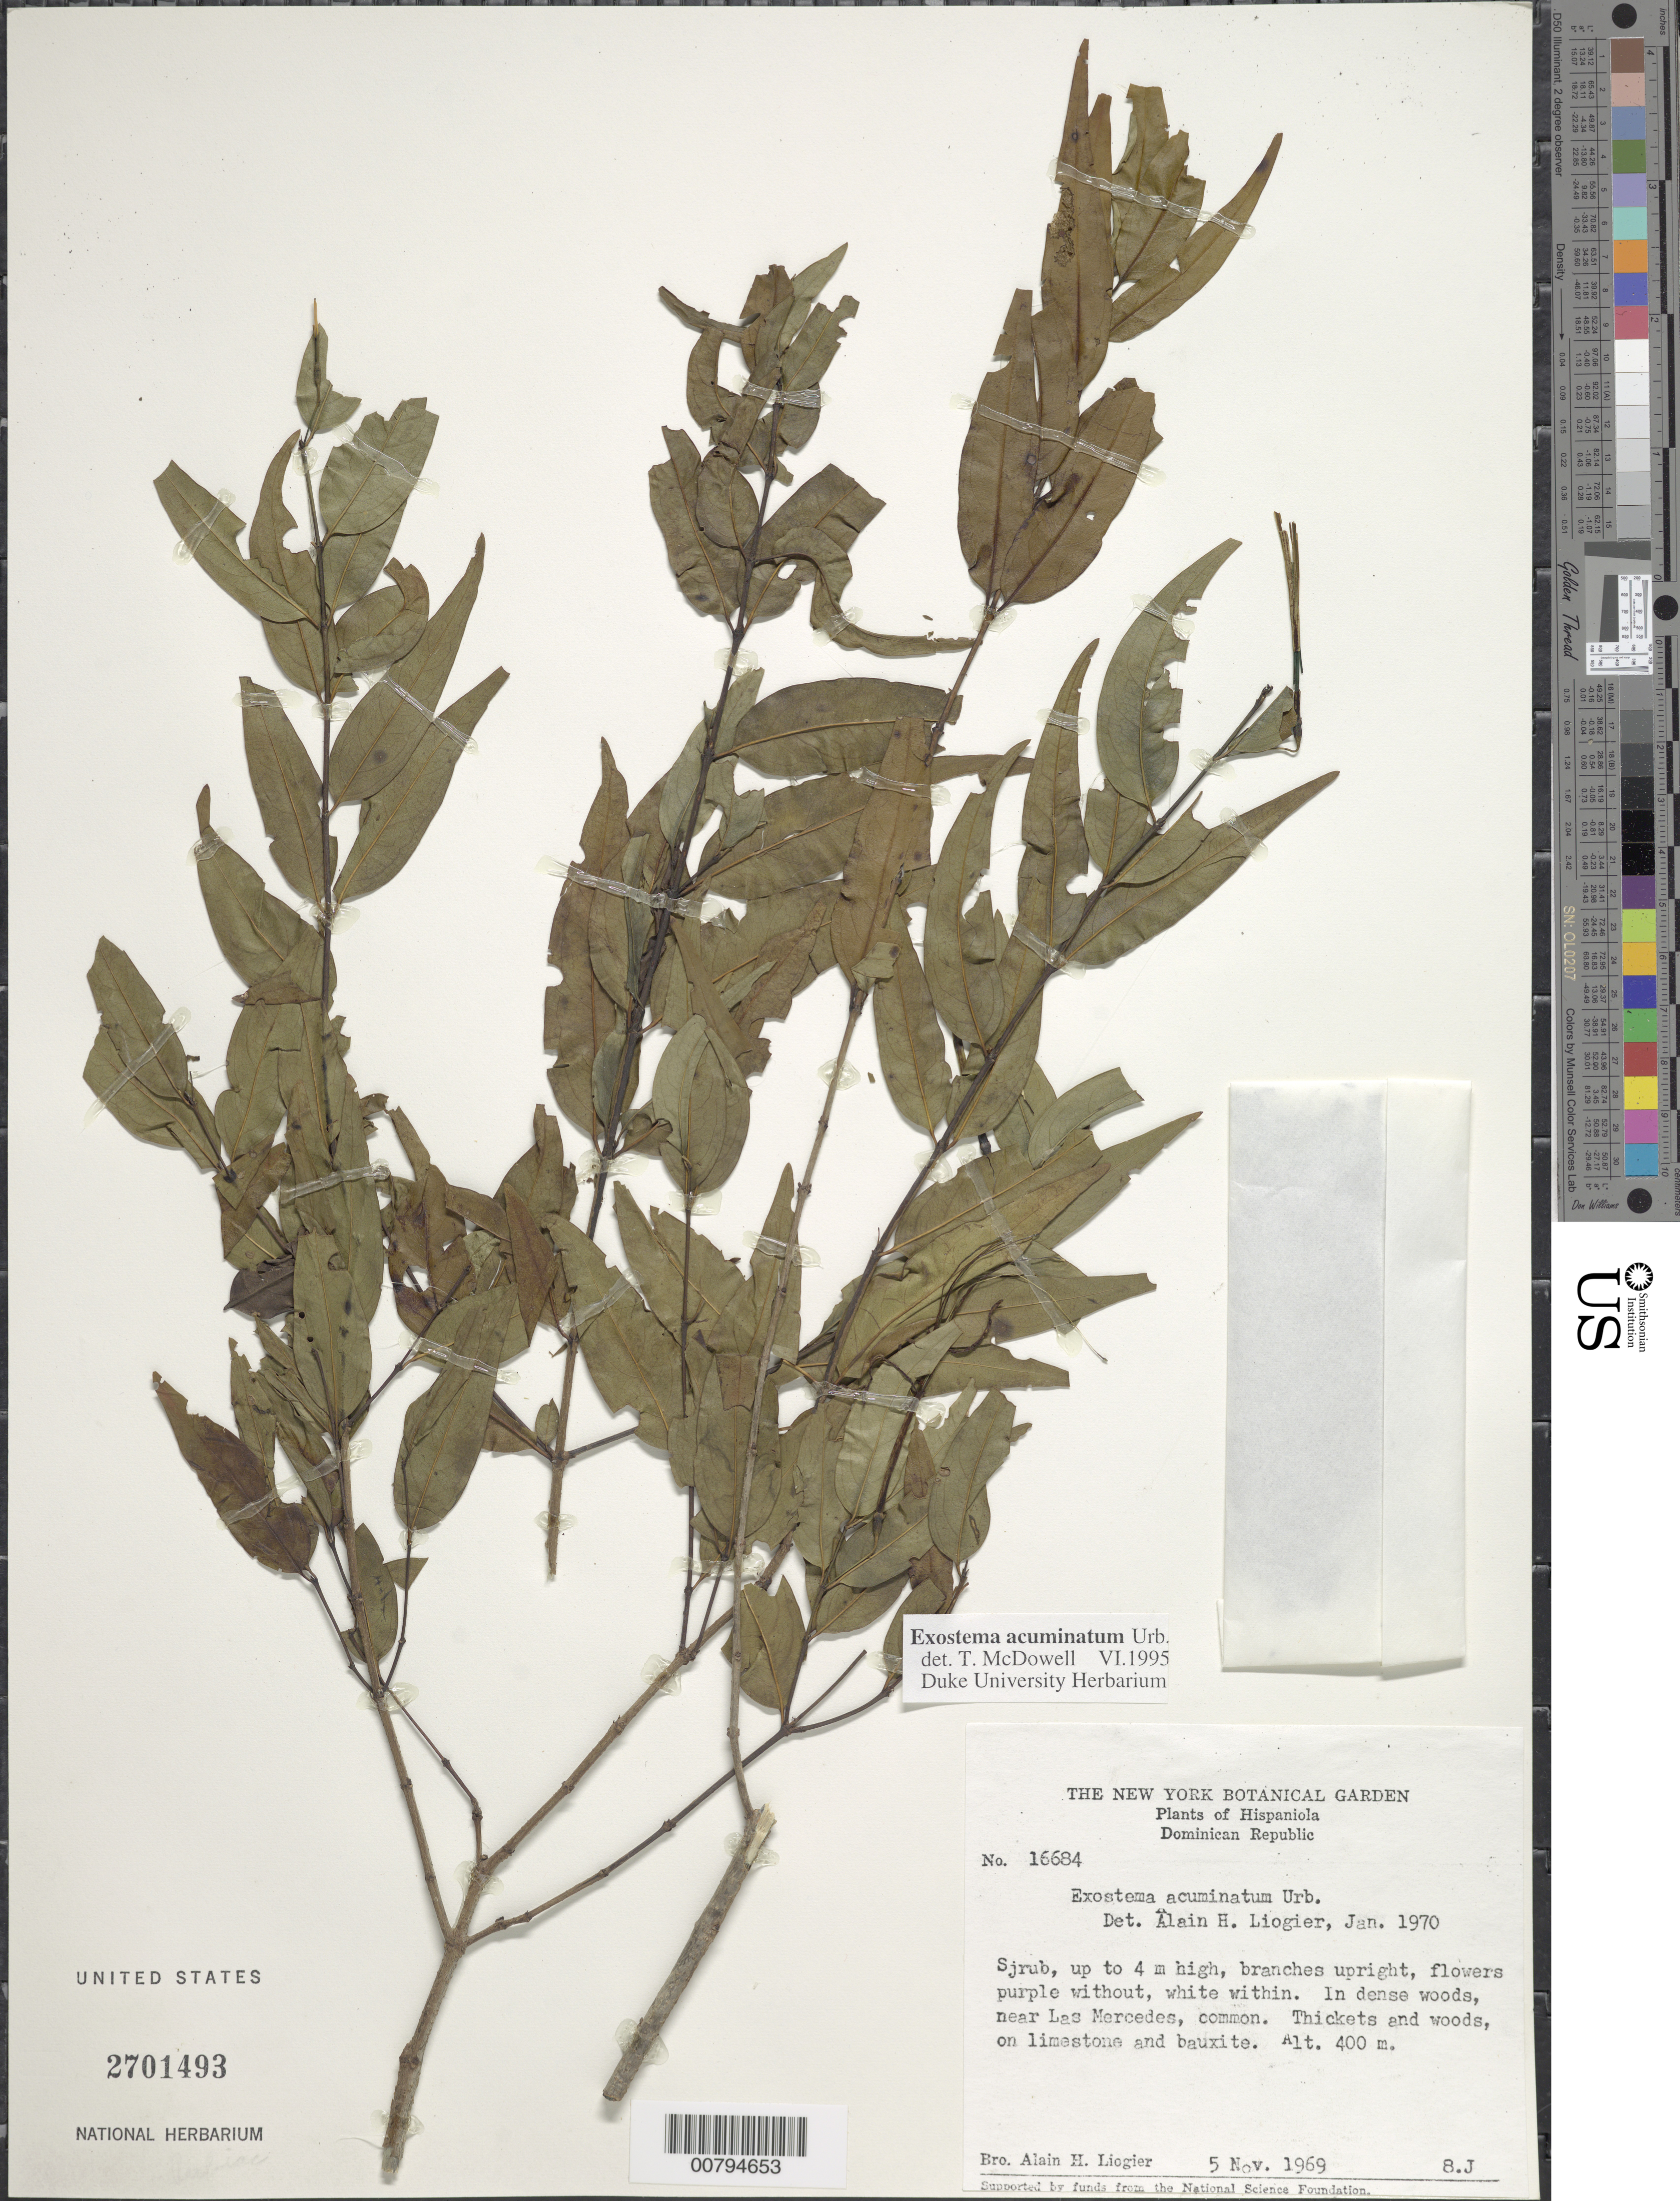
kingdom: Plantae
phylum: Tracheophyta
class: Magnoliopsida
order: Gentianales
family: Rubiaceae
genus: Exostema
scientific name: Exostema acuminatum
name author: Urb.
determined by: Liogier, Alain H.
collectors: A. H. Liogier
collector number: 16684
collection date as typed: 05 Nov 1969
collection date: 1969-11-05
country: Dominican Republic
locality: Near Las Mercedes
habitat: Thickets and woods, on limestone and bauxite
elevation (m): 400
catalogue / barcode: US 2701493